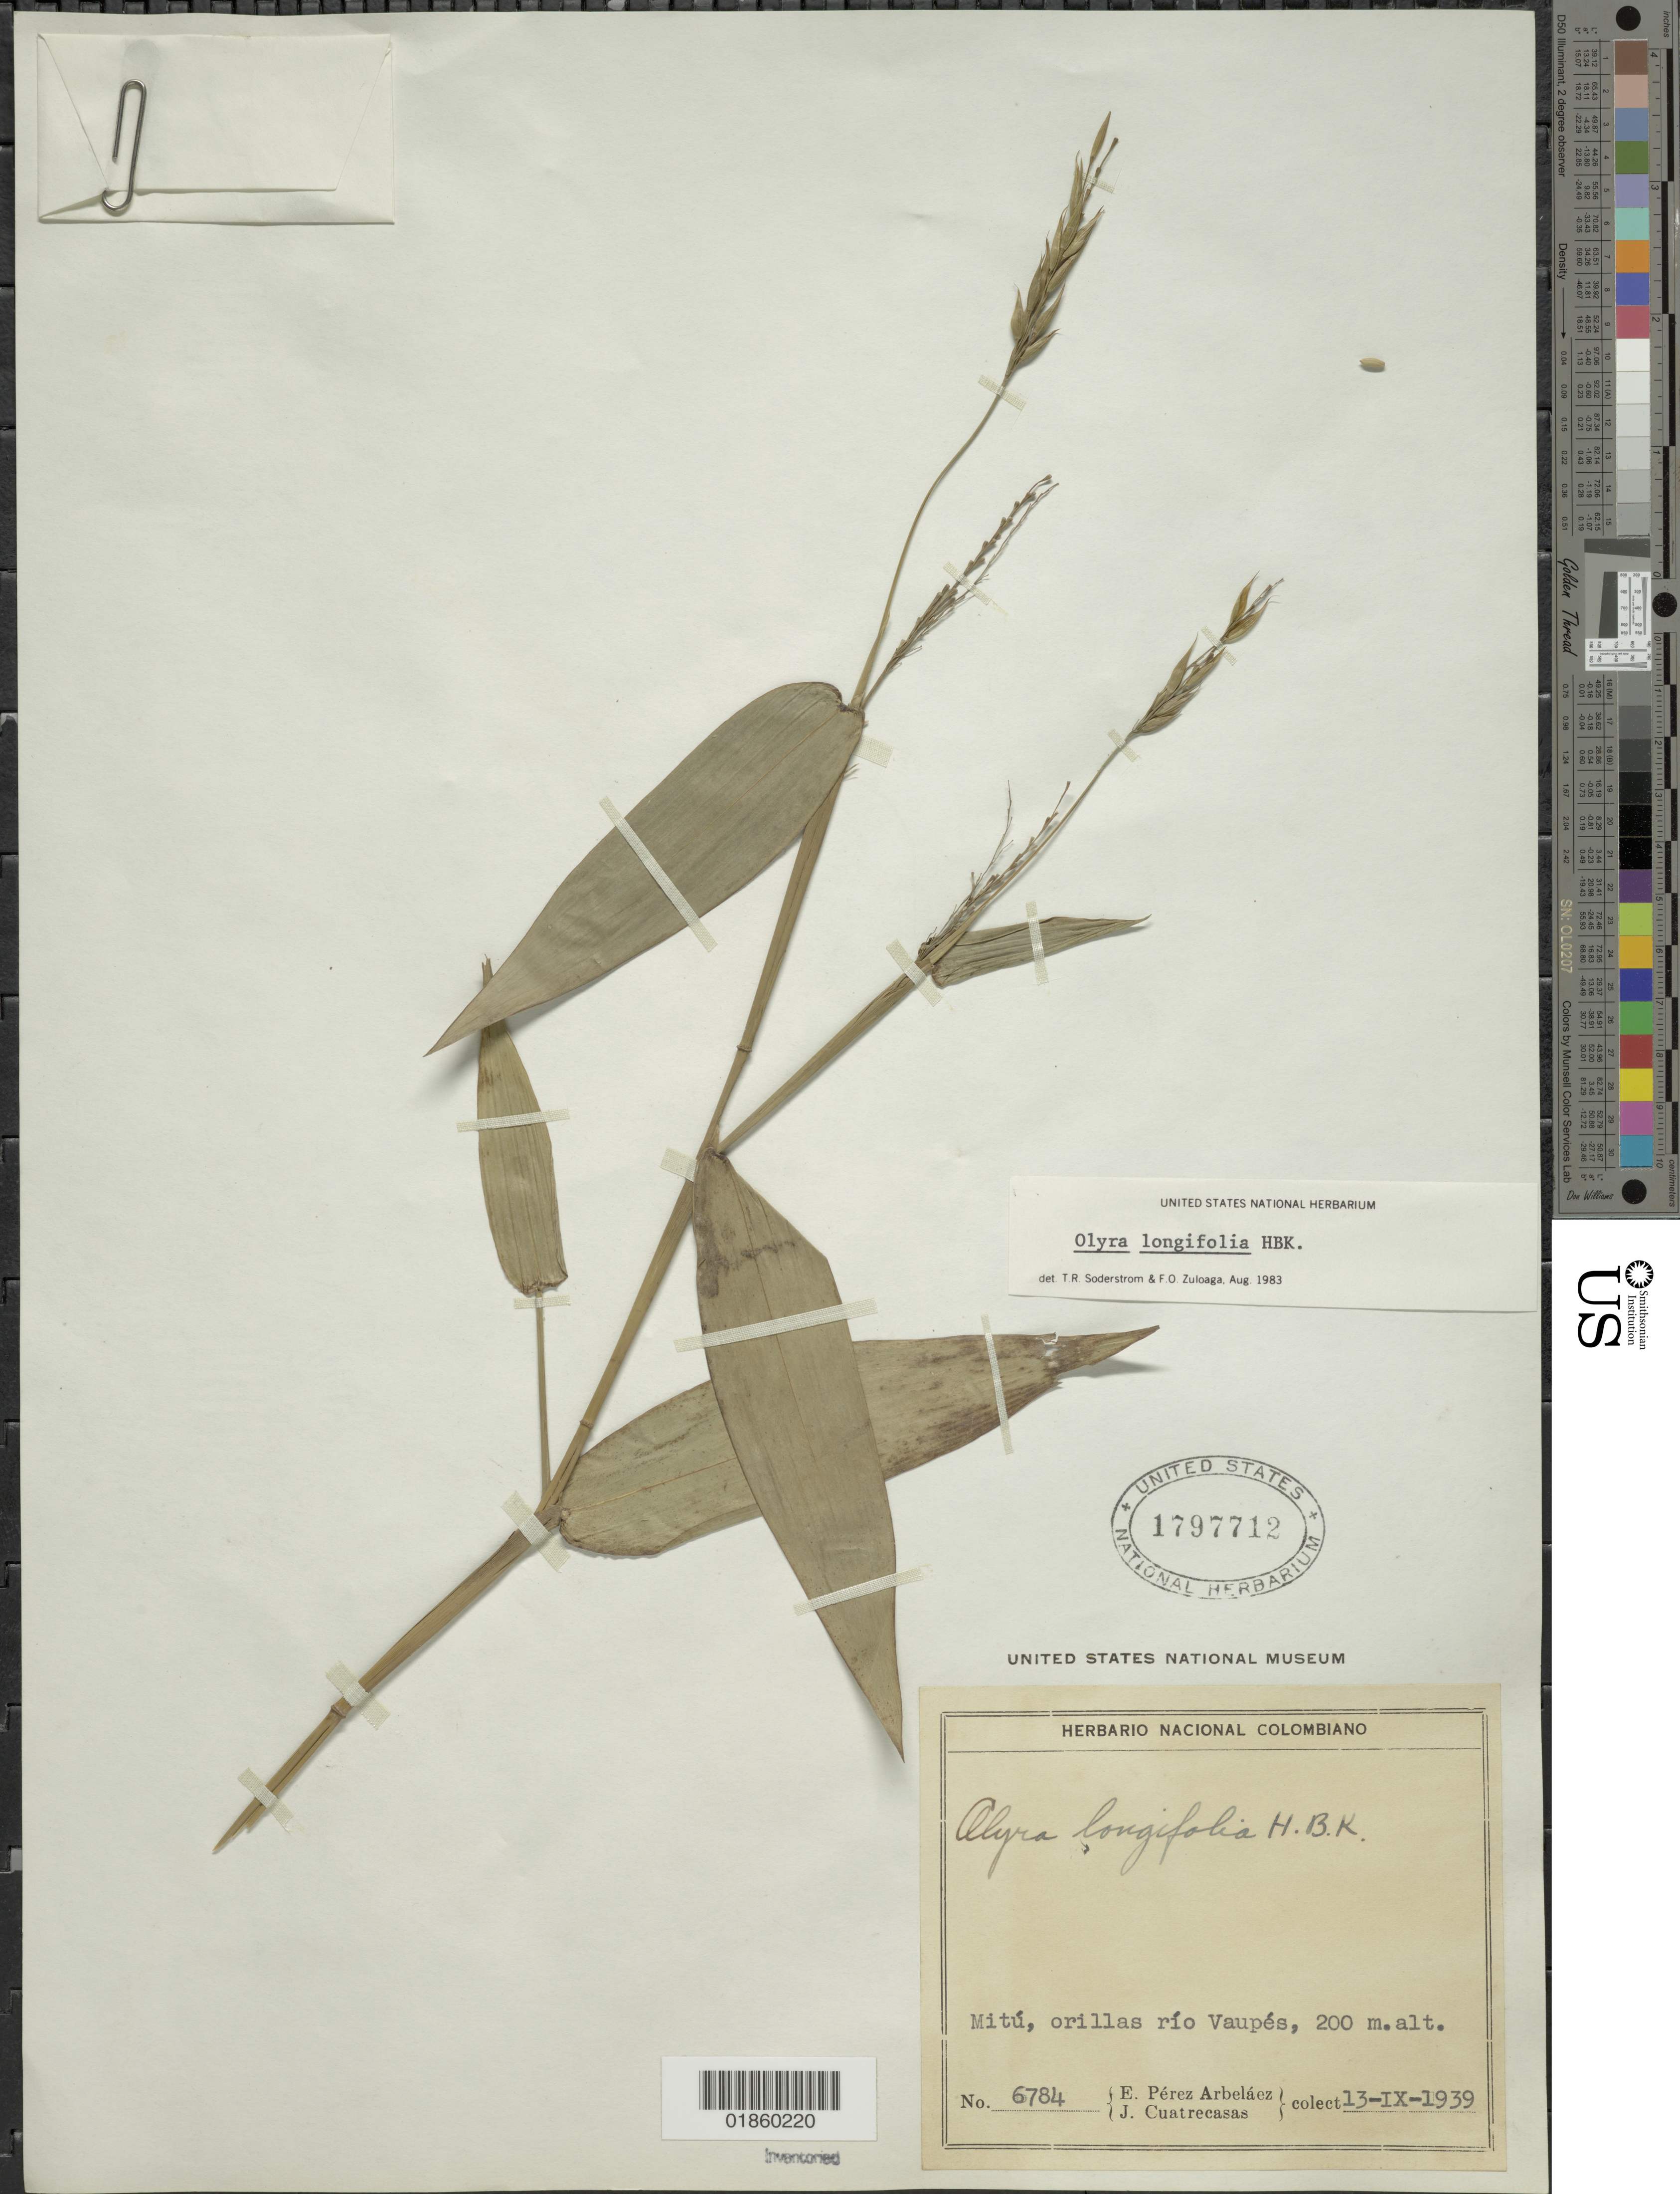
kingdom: Plantae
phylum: Tracheophyta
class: Liliopsida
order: Poales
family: Poaceae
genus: Olyra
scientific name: Olyra longifolia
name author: Kunth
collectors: E. Pérez Arbeláez & J. Cuatrecasas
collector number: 6784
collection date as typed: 13 Sep 1939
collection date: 1939-09-13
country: Colombia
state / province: Vaupés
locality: Mitu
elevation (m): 200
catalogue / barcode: US 1797712